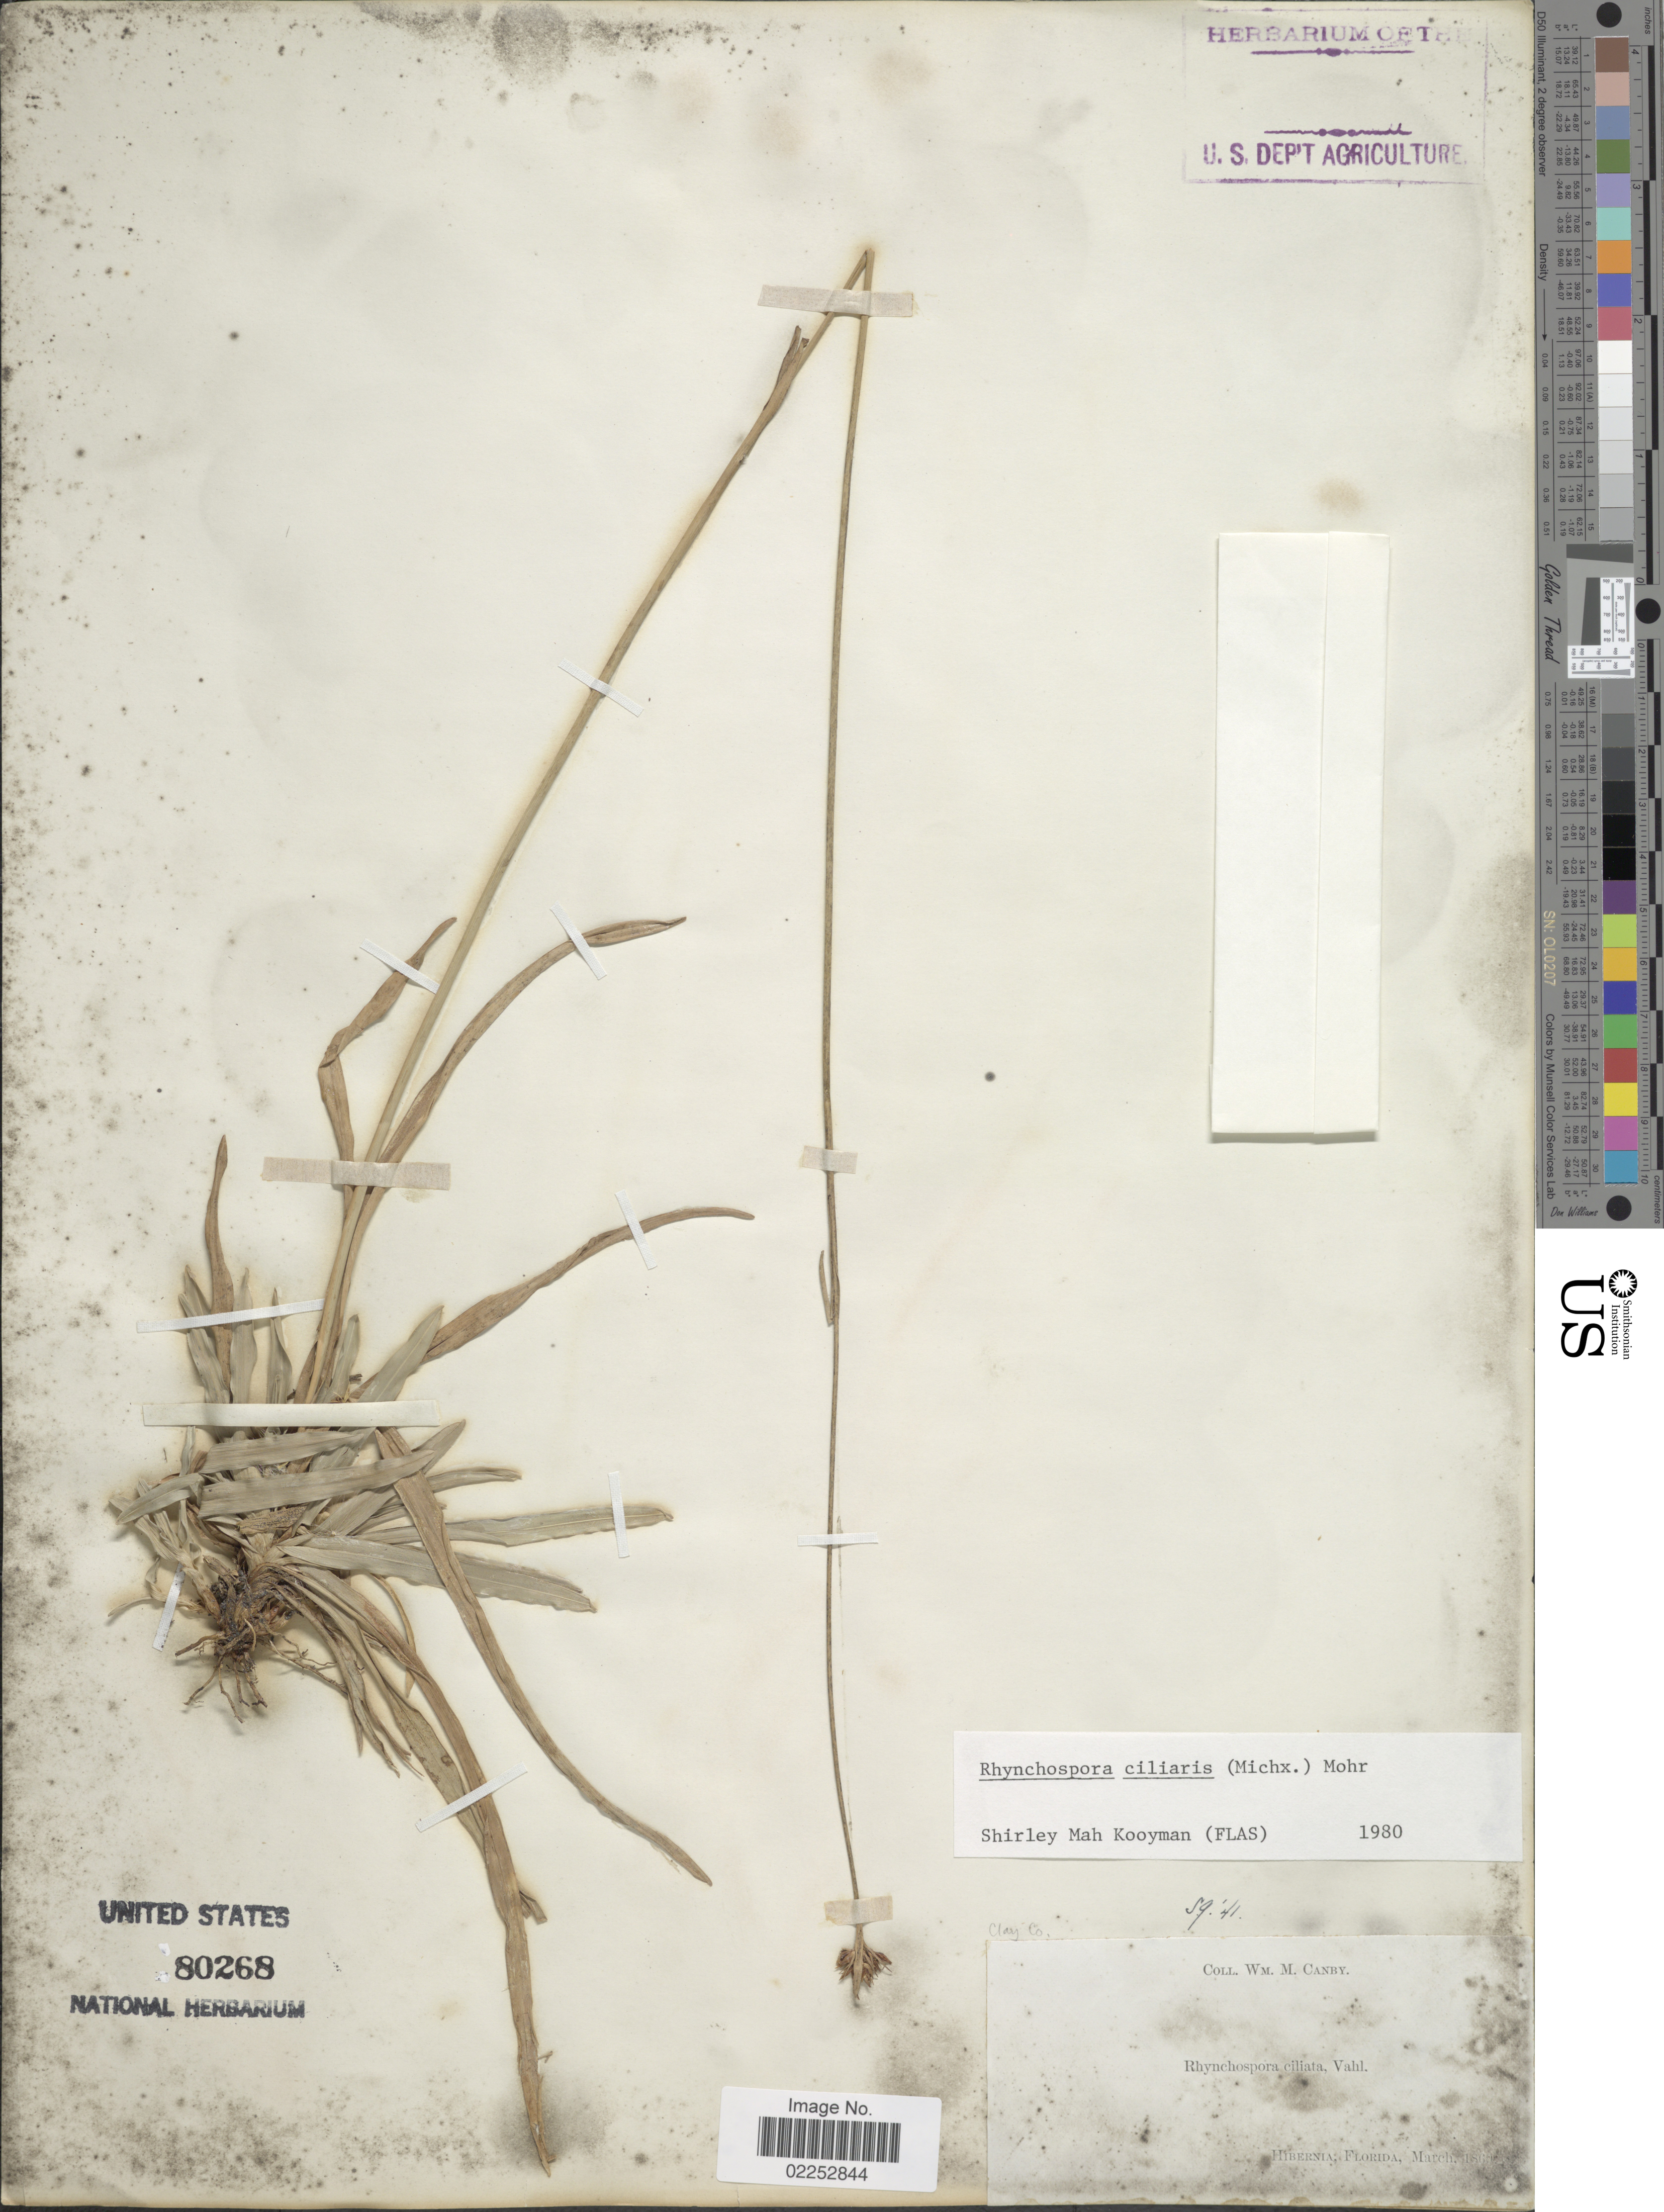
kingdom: Plantae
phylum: Tracheophyta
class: Liliopsida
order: Poales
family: Cyperaceae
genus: Rhynchospora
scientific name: Rhynchospora ciliaris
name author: (Michx.) C. Mohr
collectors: W. M. Canby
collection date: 1860-03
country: United States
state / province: Florida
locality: Clay Co. Hibernia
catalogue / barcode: US 80268